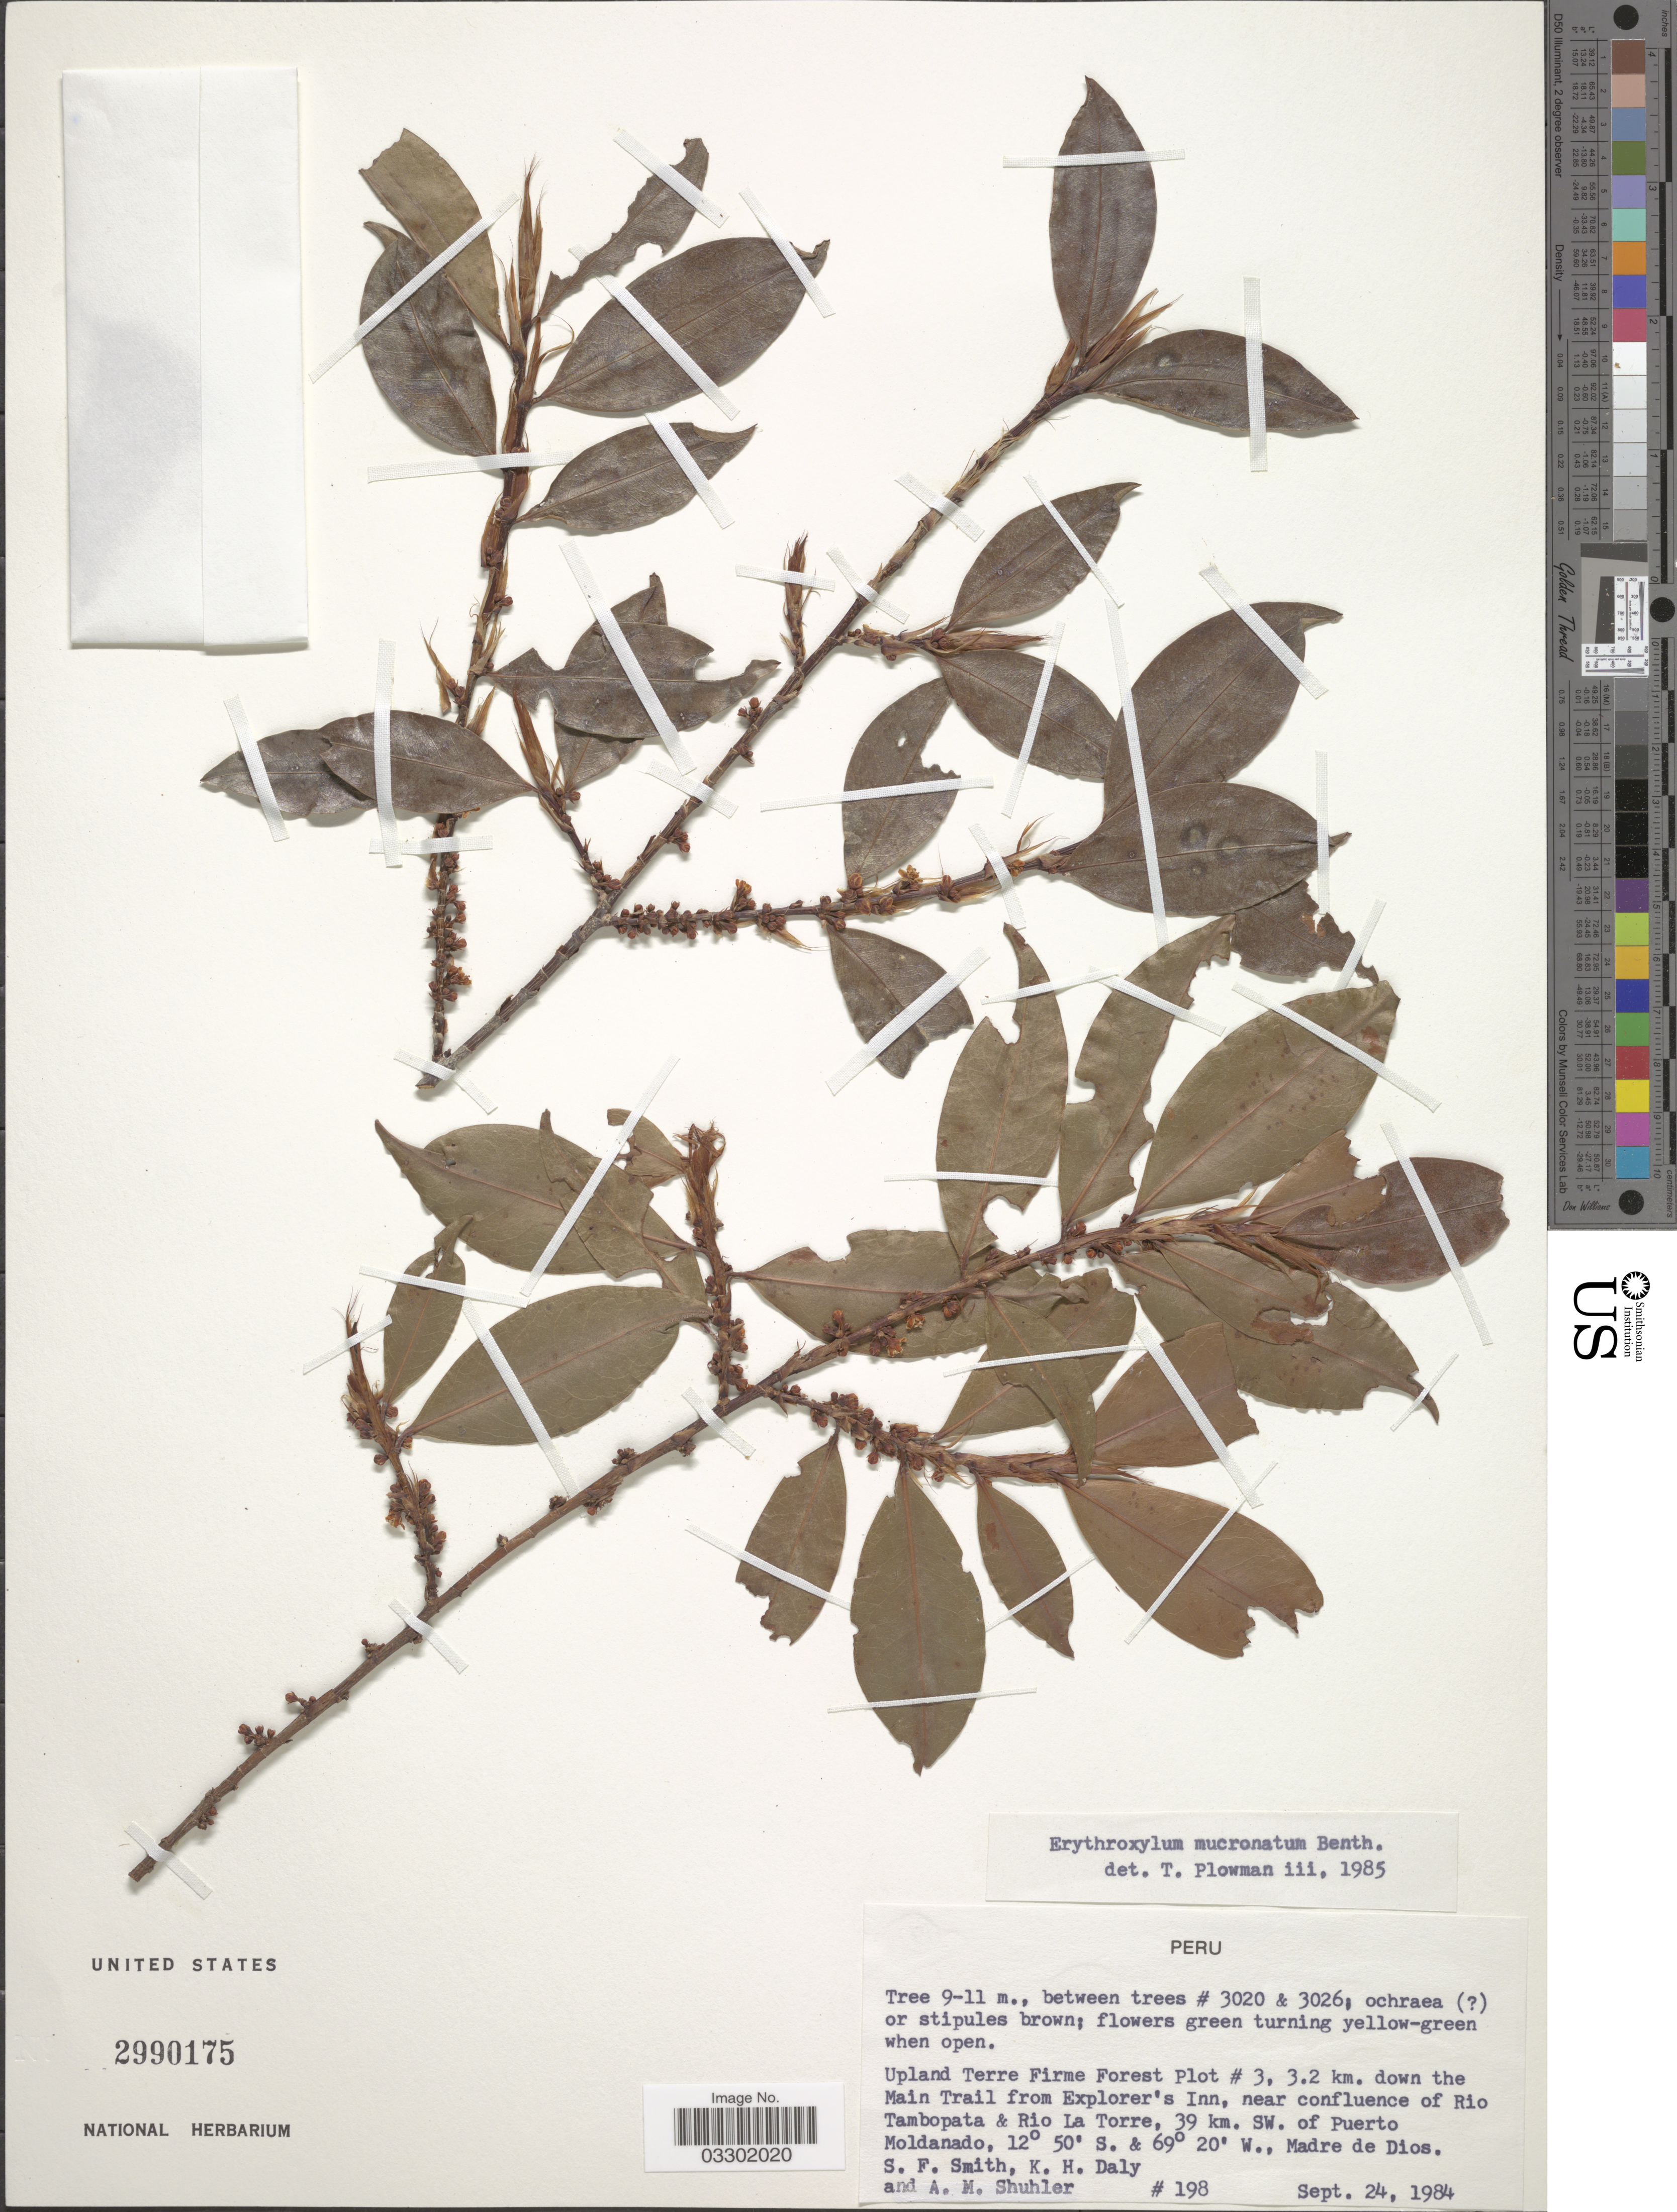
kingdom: Plantae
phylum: Tracheophyta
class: Magnoliopsida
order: Malpighiales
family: Erythroxylaceae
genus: Erythroxylum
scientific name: Erythroxylum mucronatum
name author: Benth.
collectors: S.F. Smith, K. Daly & A. Shuhler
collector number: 198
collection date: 1984-09-24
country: Peru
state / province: Madre de Dios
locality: Upland Terre Firme Forest Plot # 3, 3.2 km. down the Main Trail from Explorer's Inn, near confluence of Rio Tambopata & Rio La Torre, 39 km. SW. of Puerto Moldanado.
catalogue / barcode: US 2990175